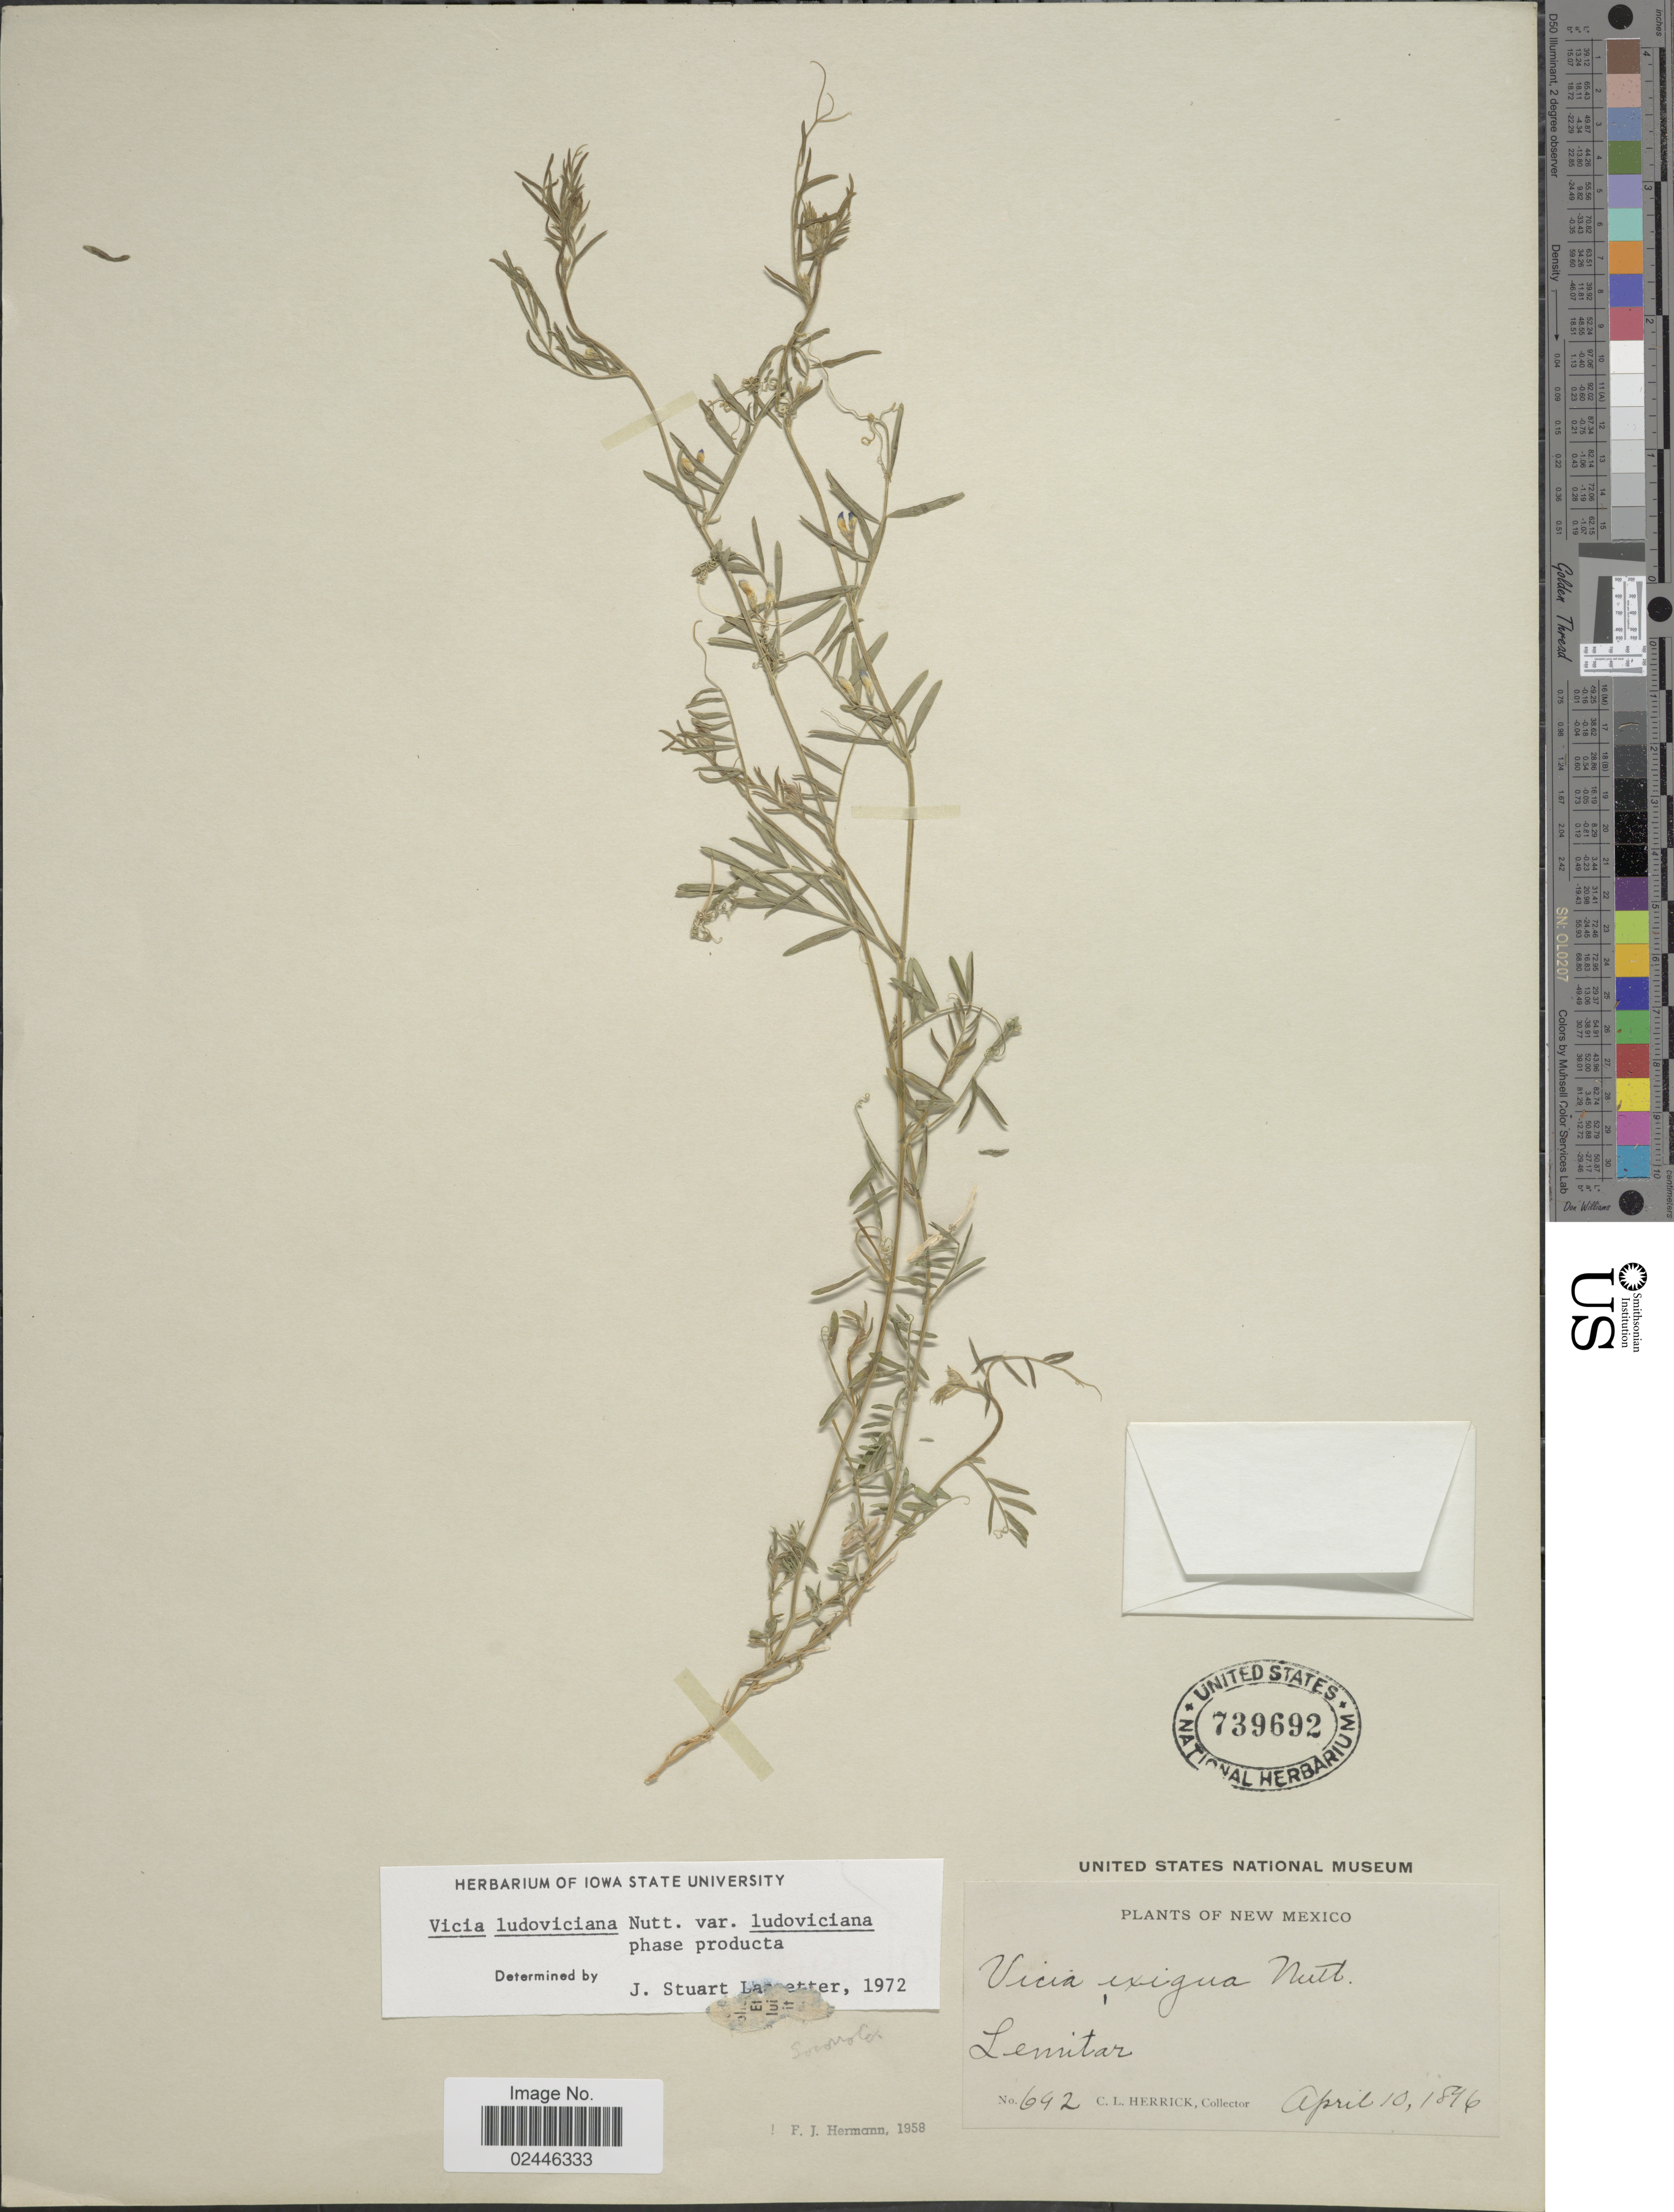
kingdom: Plantae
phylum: Tracheophyta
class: Magnoliopsida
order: Fabales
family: Fabaceae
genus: Vicia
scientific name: Vicia ludoviciana var. ludoviciana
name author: Nutt. ex Torr. & A. Gray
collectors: C. Herrick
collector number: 692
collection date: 1896-04-10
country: United States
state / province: New Mexico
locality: Lemitar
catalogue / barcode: US 739692